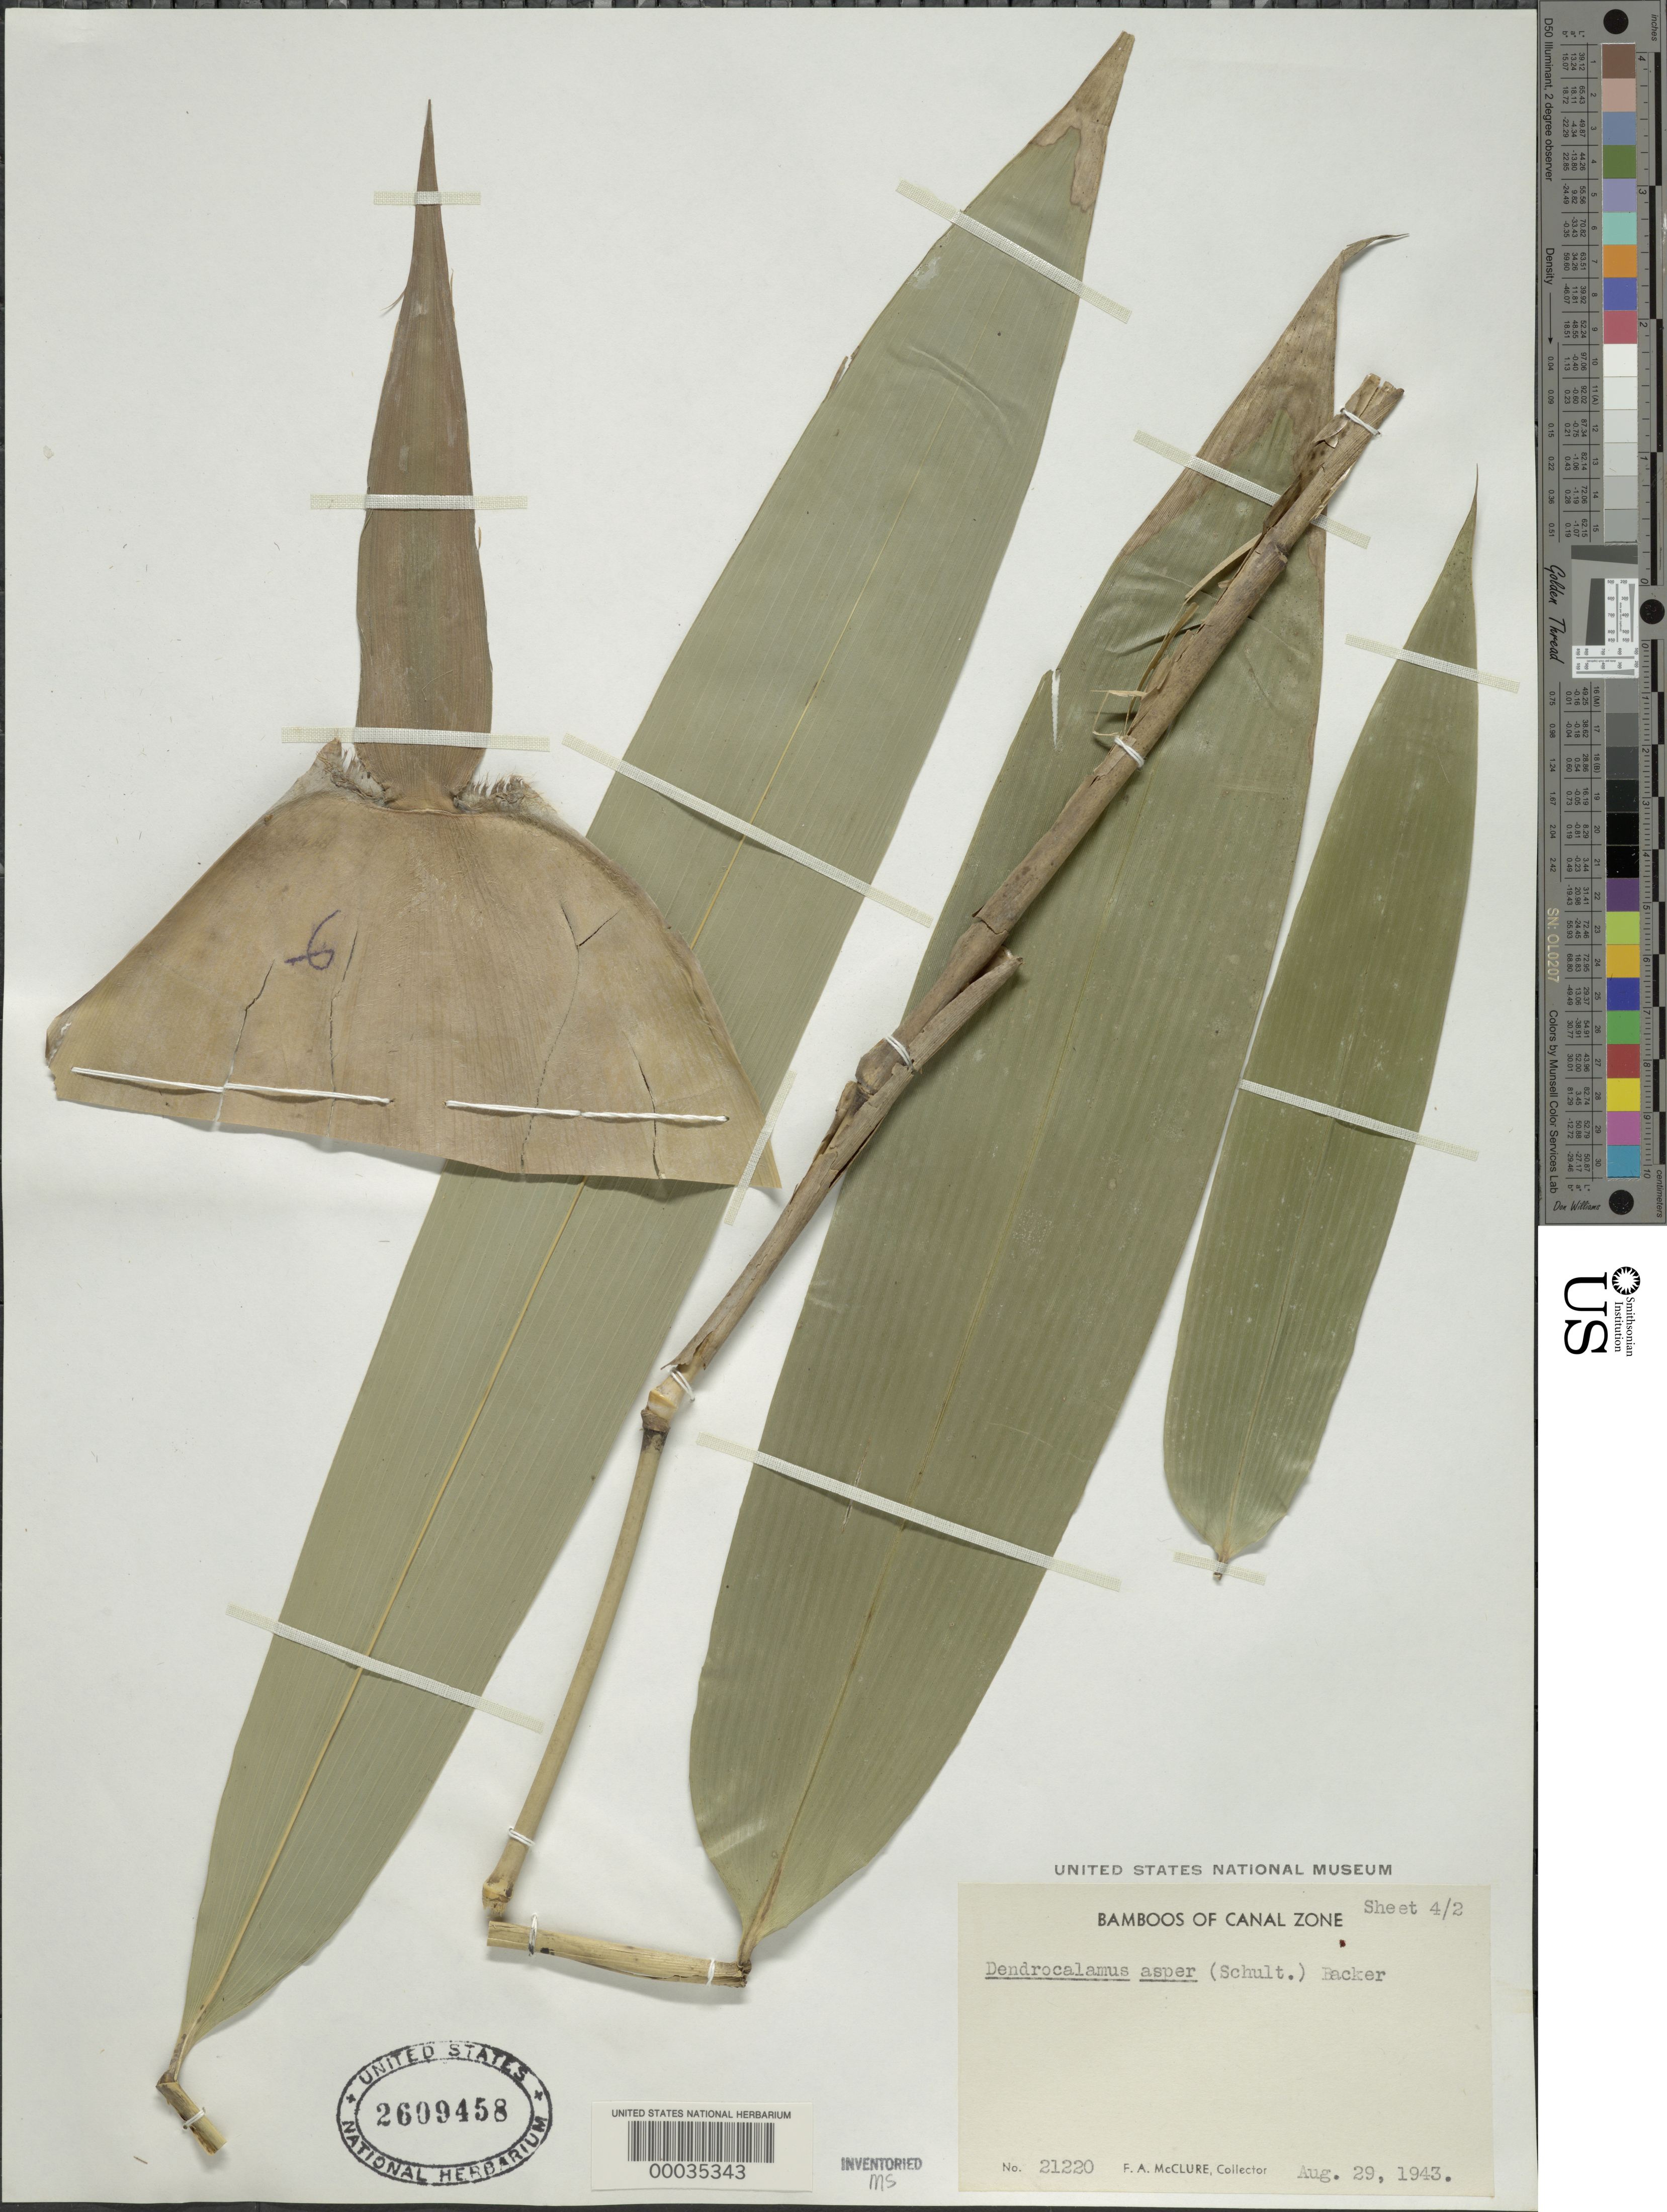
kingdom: Plantae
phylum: Tracheophyta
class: Liliopsida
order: Poales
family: Poaceae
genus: Dendrocalamus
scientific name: Dendrocalamus asper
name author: (Schult. & Schult. f.) Backer ex K. Heyne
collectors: F. A. McClure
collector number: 21220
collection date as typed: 29 Aug 1943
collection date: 1943-08-29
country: Panama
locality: Esperimental Gardens-summit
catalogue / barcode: US 2609458